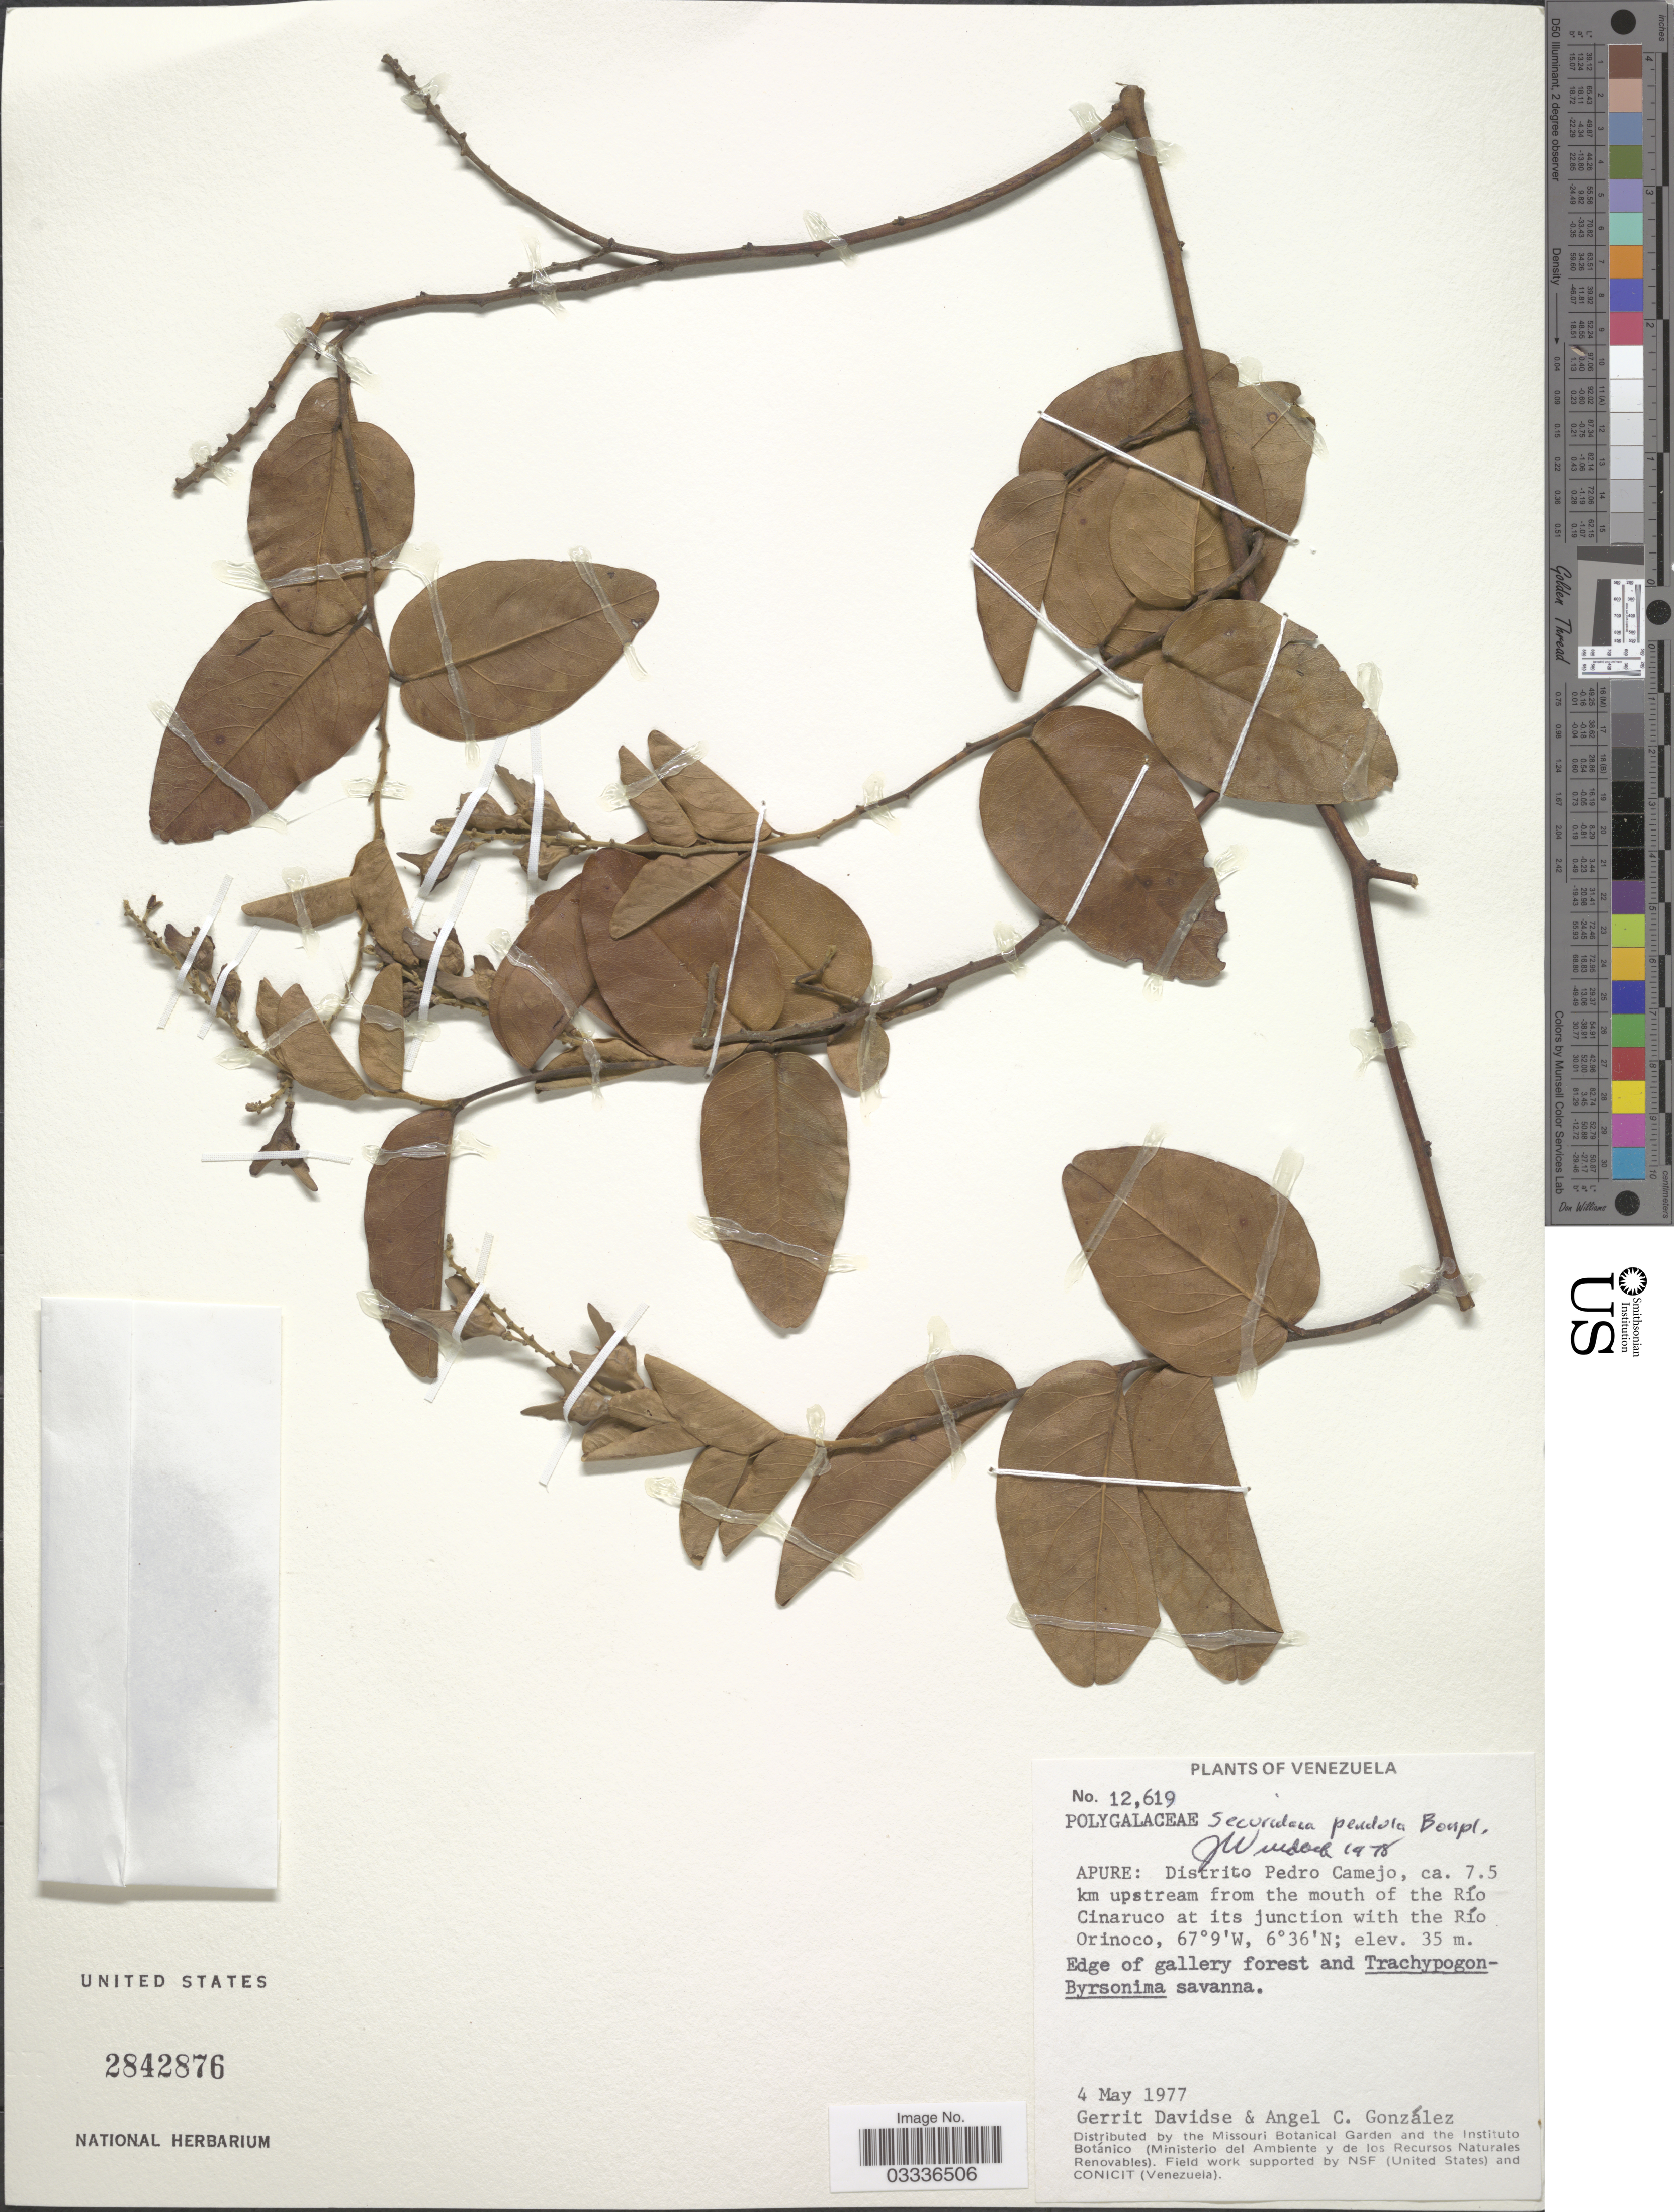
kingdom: Plantae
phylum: Tracheophyta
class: Magnoliopsida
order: Fabales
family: Polygalaceae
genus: Securidaca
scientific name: Securidaca pendula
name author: Bonpl.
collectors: G. Davidse & A. C. González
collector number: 12619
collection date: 1977-05-04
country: Venezuela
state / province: Apure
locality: Distrito Pedro Camejo, ca. 7.5 km upstream from the mouth of the Río Cinaruco at its junction with the Río Orinoco.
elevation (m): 35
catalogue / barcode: US 2842876